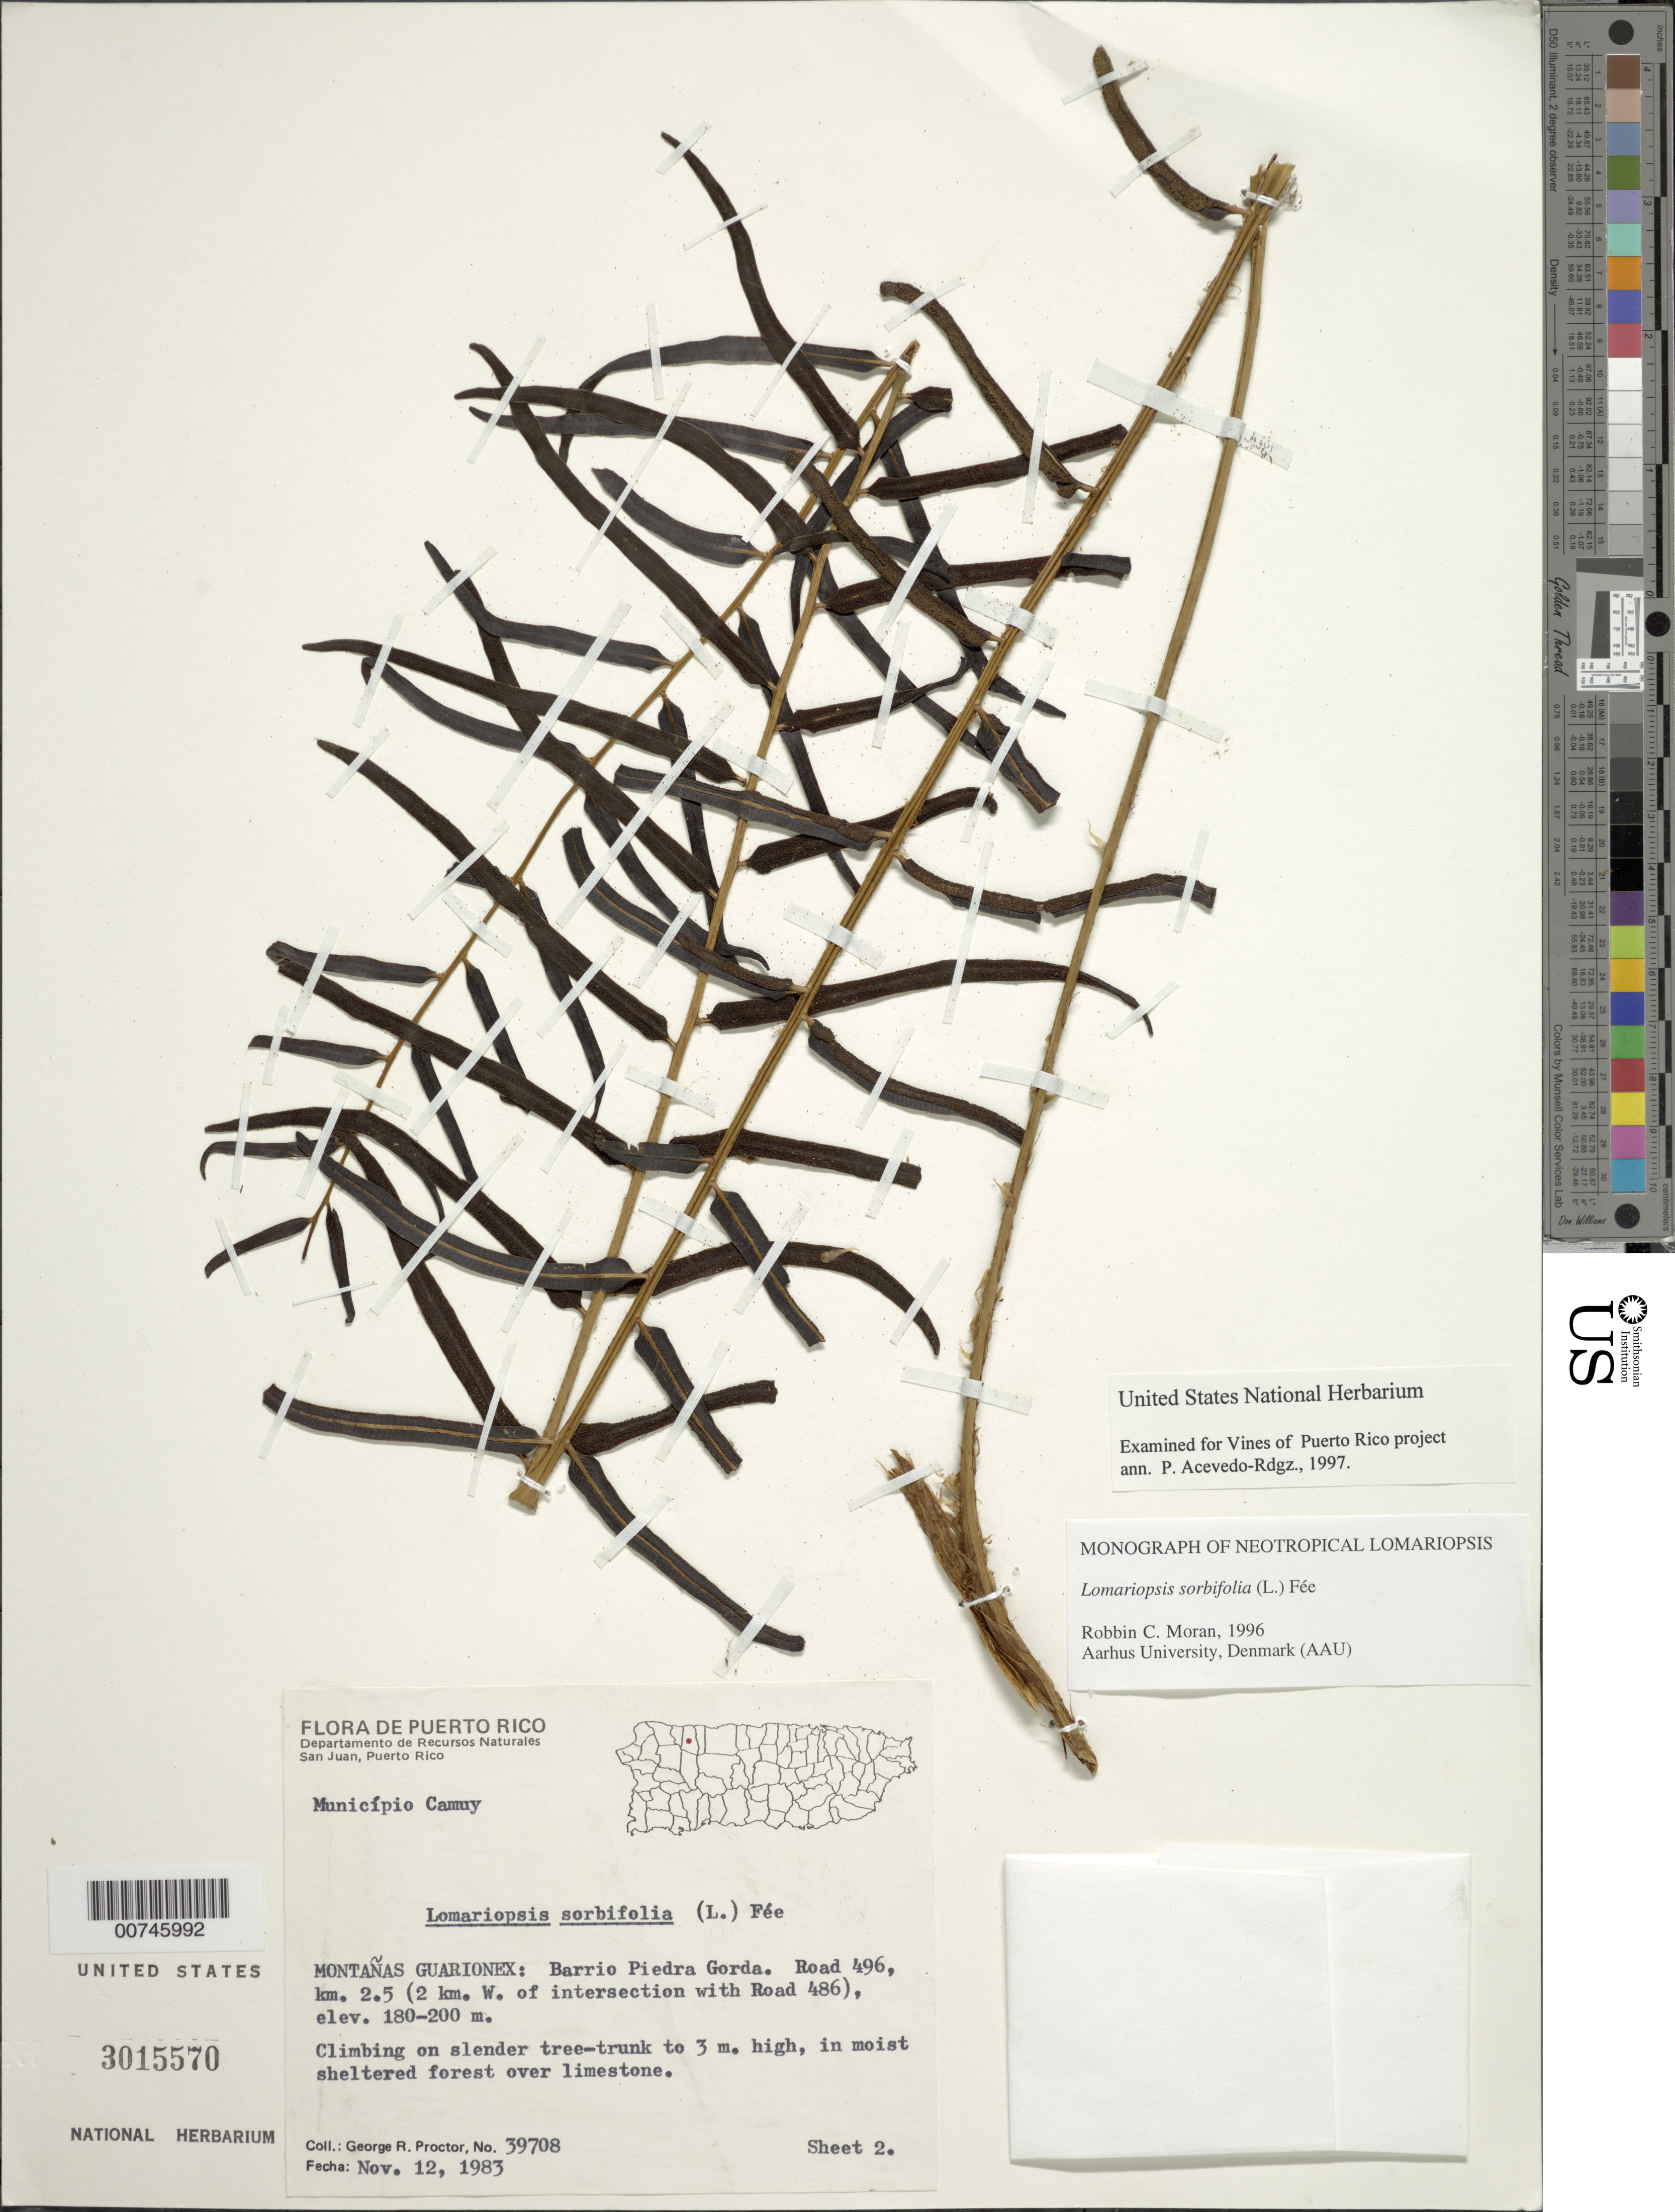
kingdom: Plantae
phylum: Tracheophyta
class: Polypodiopsida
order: Polypodiales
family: Lomariopsidaceae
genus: Lomariopsis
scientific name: Lomariopsis sorbifolia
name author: (L.) Fée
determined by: Moran, R. C.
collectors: G. R. Proctor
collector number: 39708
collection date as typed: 12 Nov 1983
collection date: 1983-11-12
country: Puerto Rico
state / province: Camuy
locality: Montañas Guarionex: Barrio Piedra Gorda. Road 496, km 2.5 ( 2 km W of intersection with Road 486), Municipio de Camuy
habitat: Climbing on slender tree-trunk to 3 m high, in moist sheltered forest over limestone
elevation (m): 180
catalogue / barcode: US 3015570